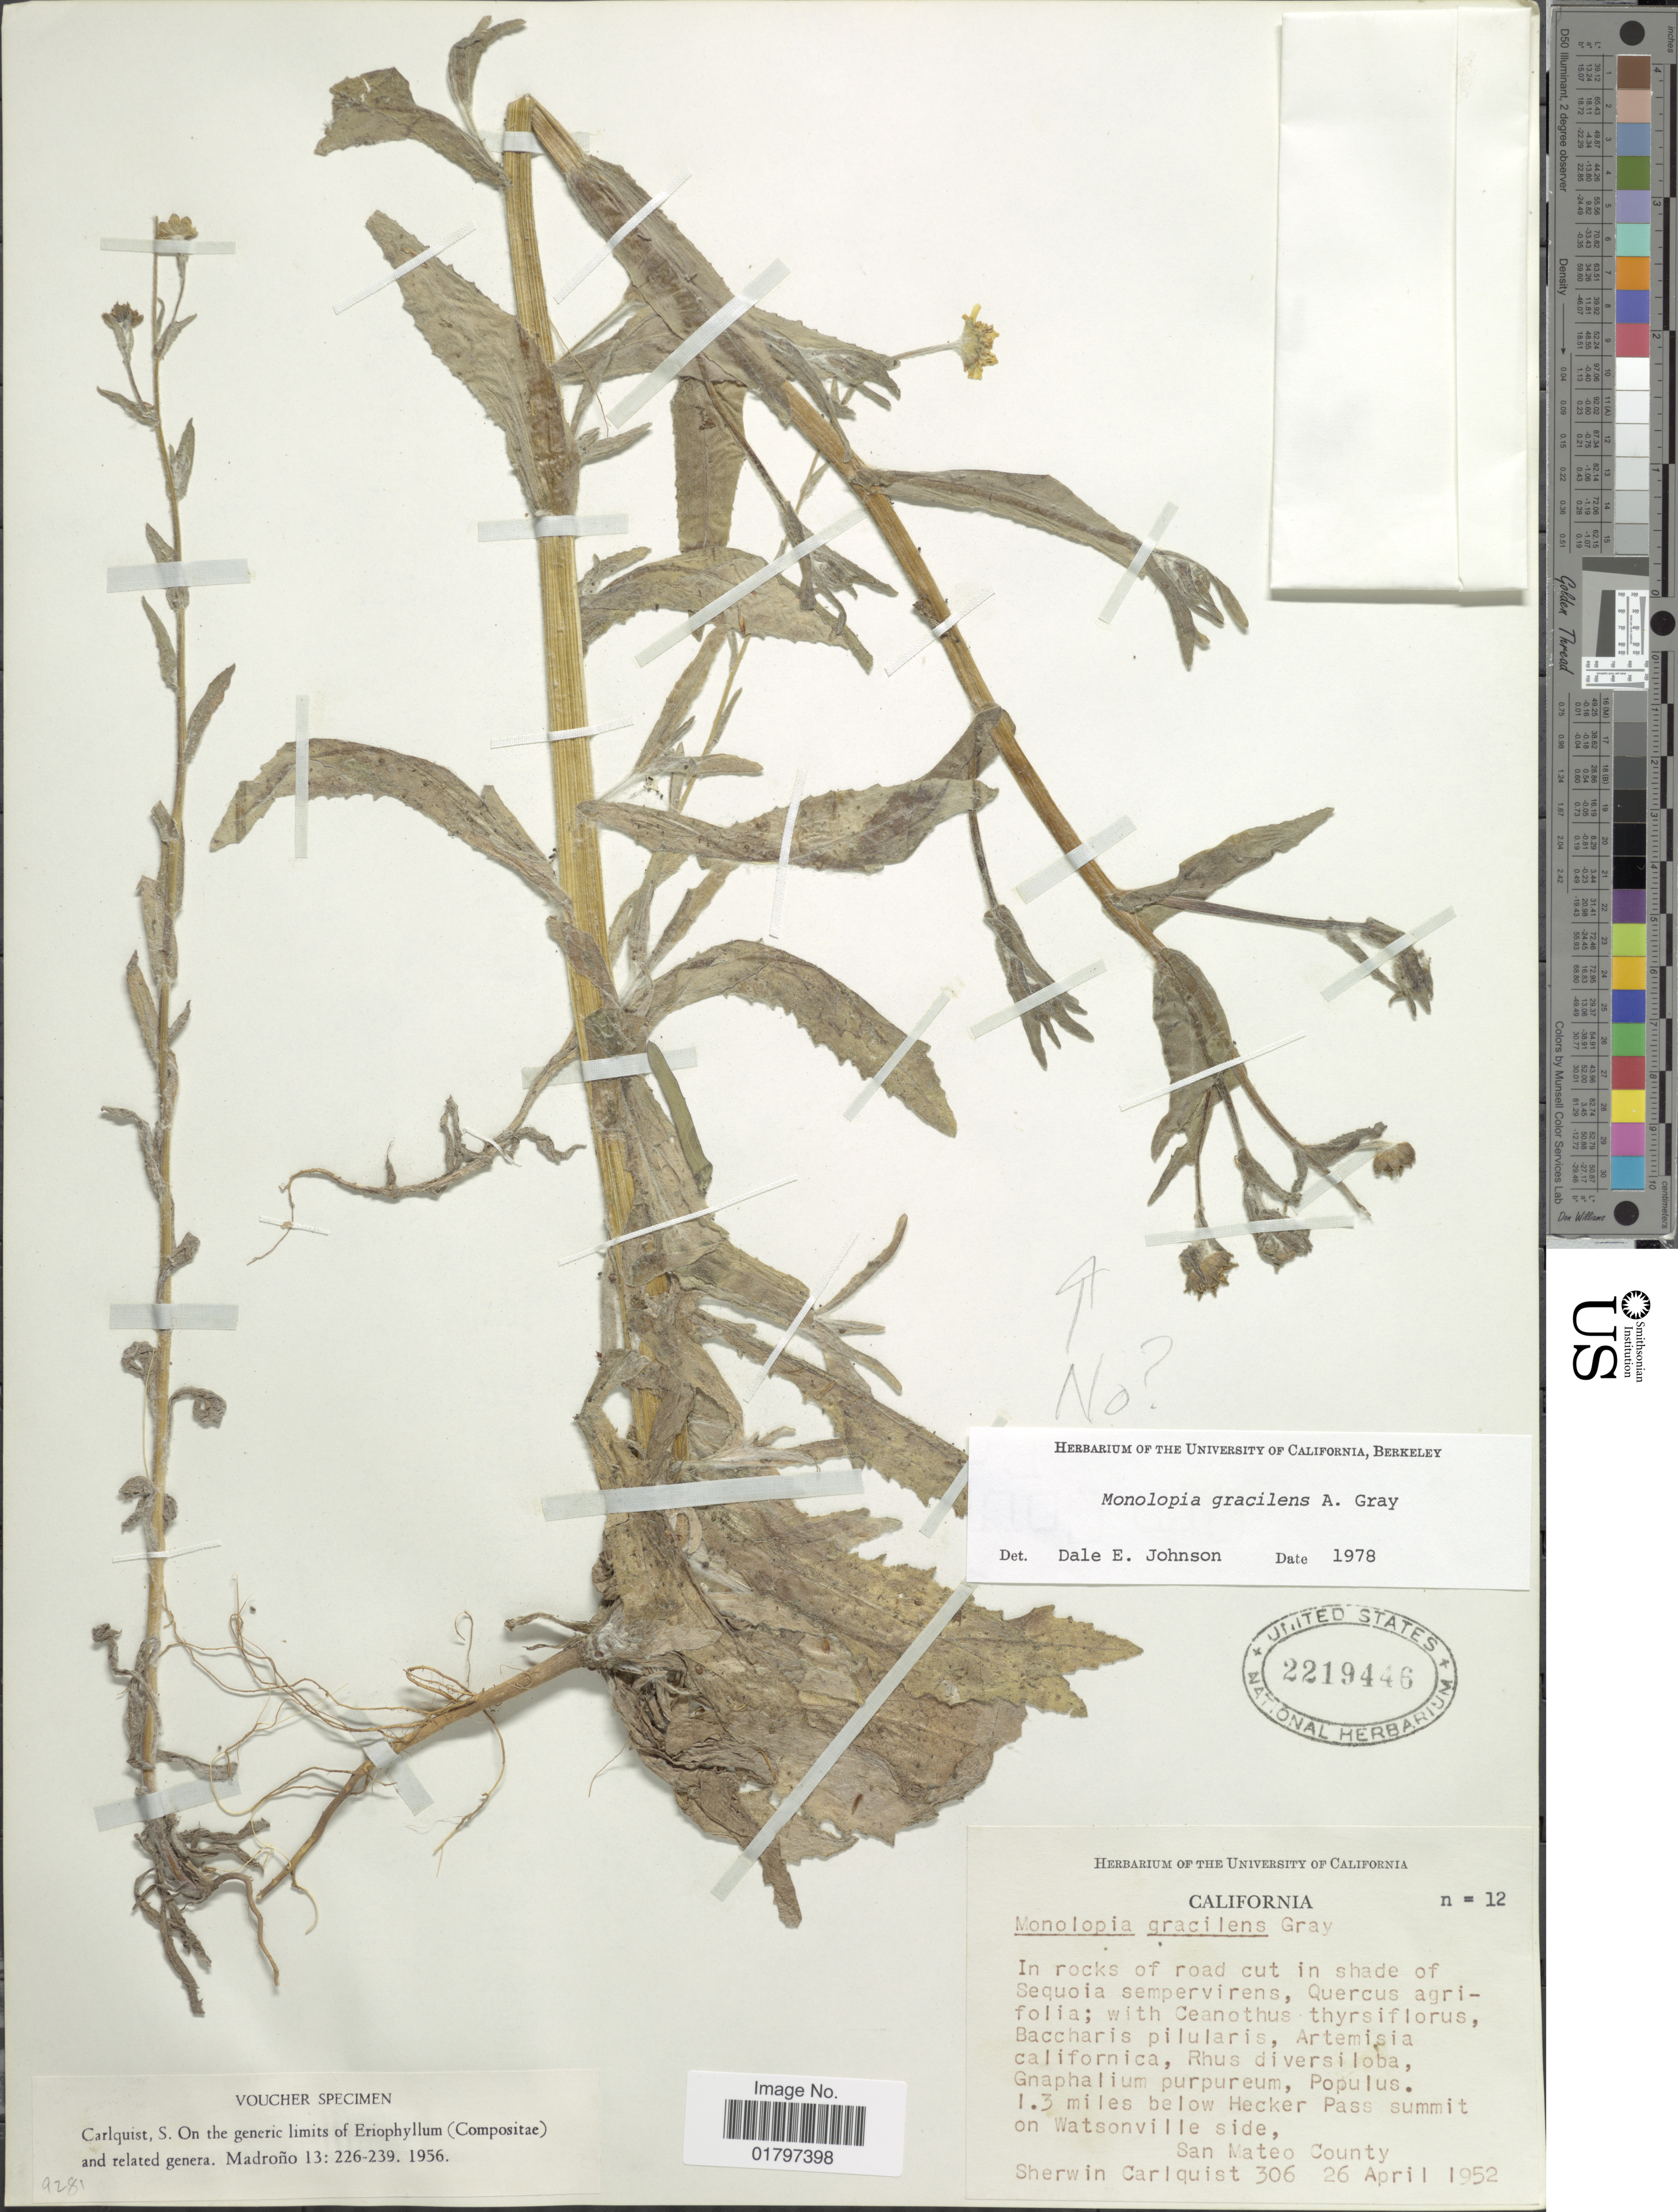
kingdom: Plantae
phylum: Tracheophyta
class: Magnoliopsida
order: Asterales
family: Asteraceae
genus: Monolopia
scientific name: Monolopia gracilens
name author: A. Gray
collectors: S. Carlquist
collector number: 306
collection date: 1952-04-26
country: United States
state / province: California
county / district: San Mateo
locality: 1.3 miles below Hecker Pass summit on Watsonville side, San Mateo County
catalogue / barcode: US 2219446